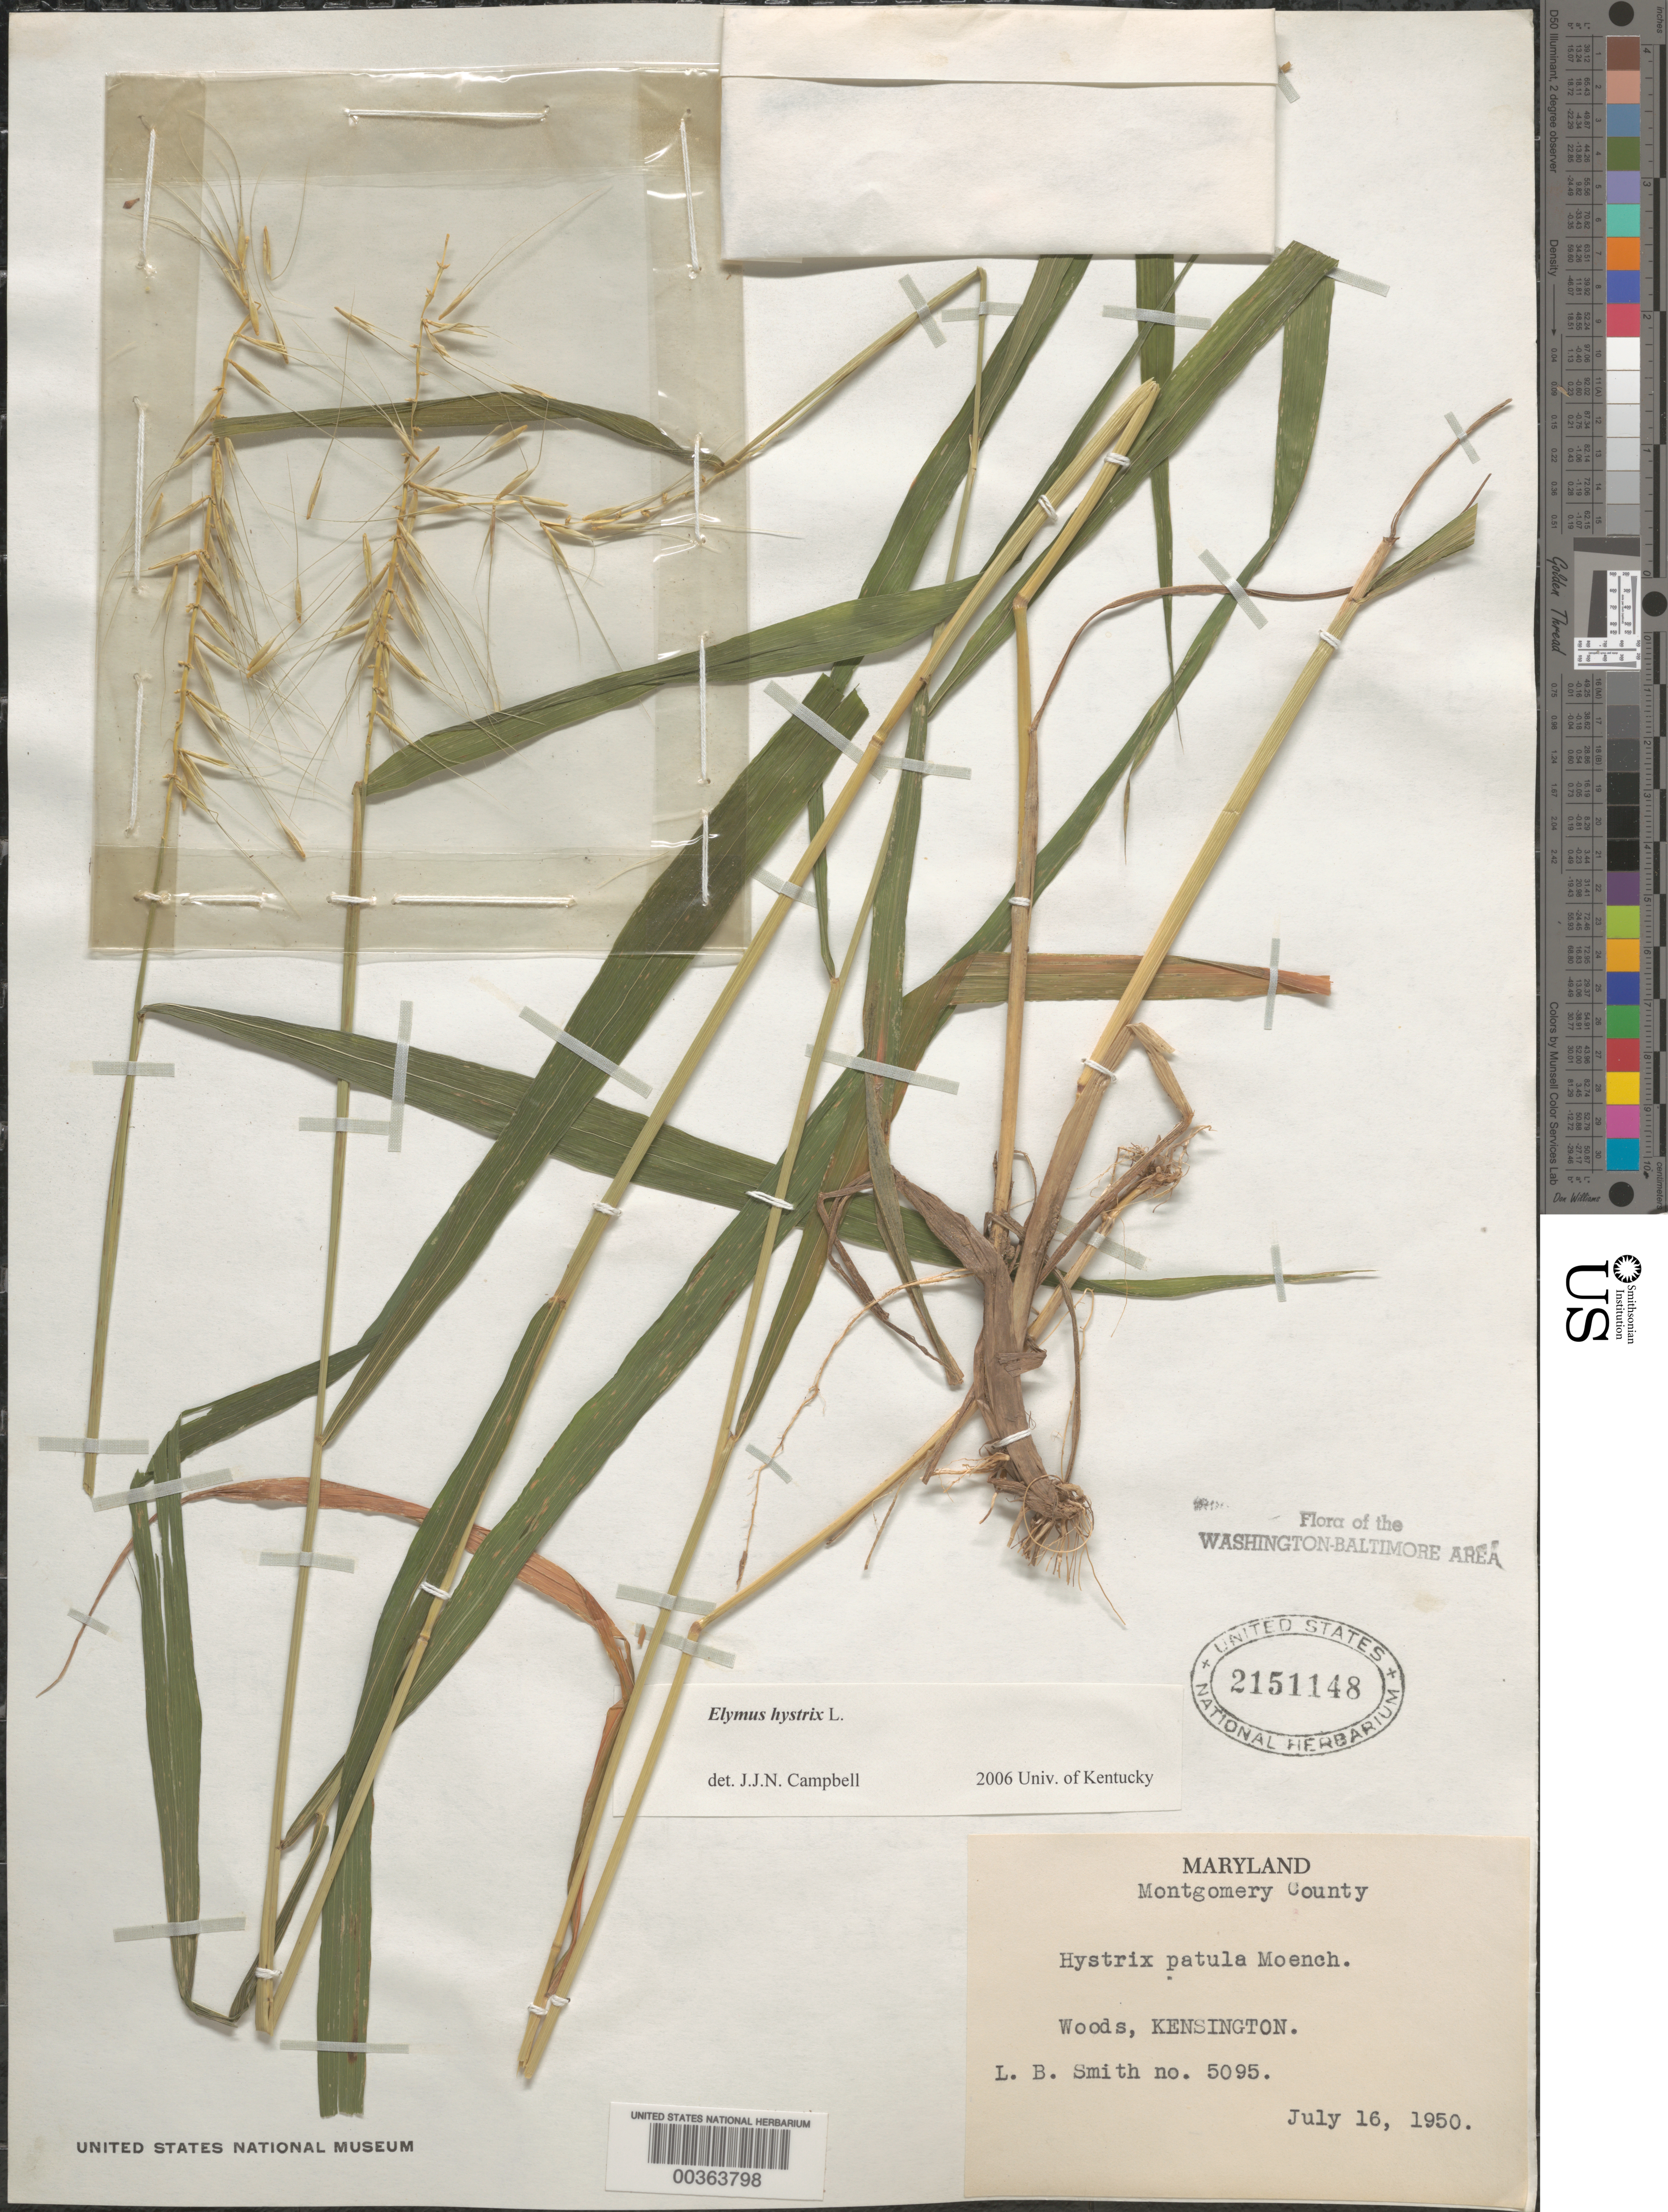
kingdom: Plantae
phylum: Tracheophyta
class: Liliopsida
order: Poales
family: Poaceae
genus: Elymus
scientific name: Elymus hystrix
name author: L.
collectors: L. Smith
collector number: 5095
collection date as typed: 16 Jul 1950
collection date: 1950-07-16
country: United States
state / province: Maryland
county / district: Montgomery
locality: Kensington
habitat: Woods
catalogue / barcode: US 2151148